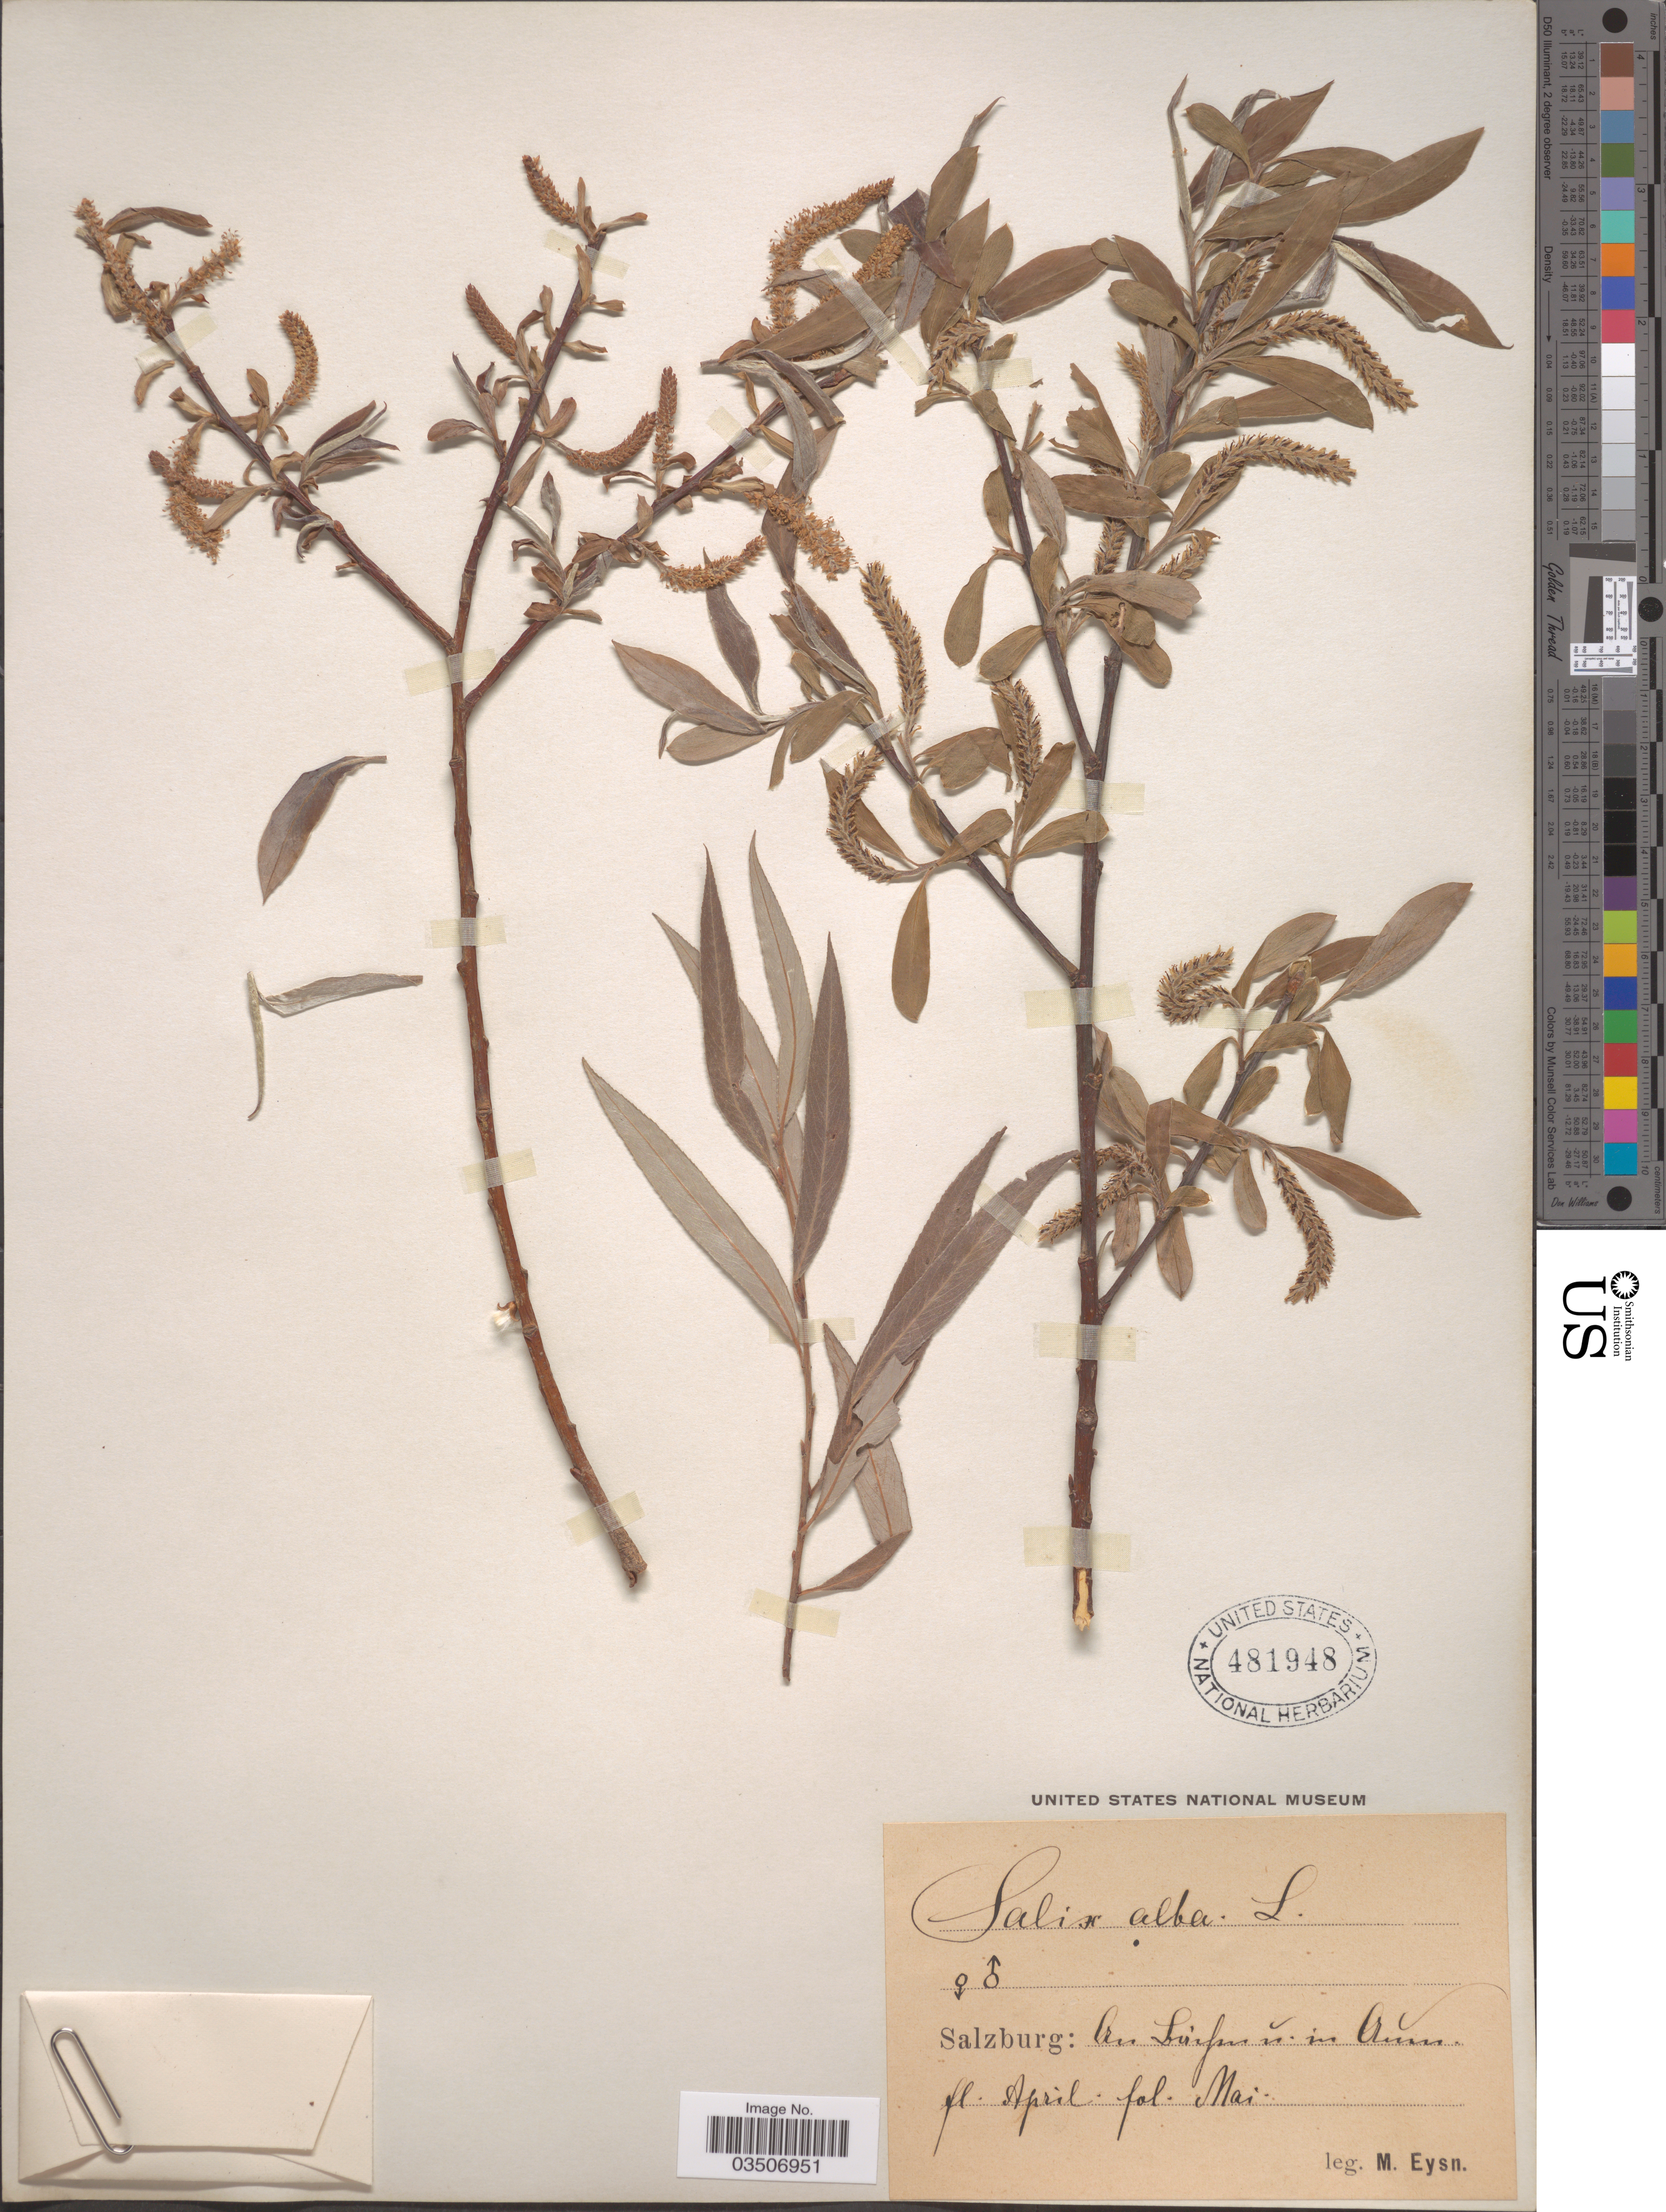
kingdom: Plantae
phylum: Tracheophyta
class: Magnoliopsida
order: Malpighiales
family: Salicaceae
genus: Salix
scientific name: Salix alba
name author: L.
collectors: M. Eysn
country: Austria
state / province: Salzburg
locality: An Linfu ŭ. in Amu. [interpreted]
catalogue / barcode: US 481948